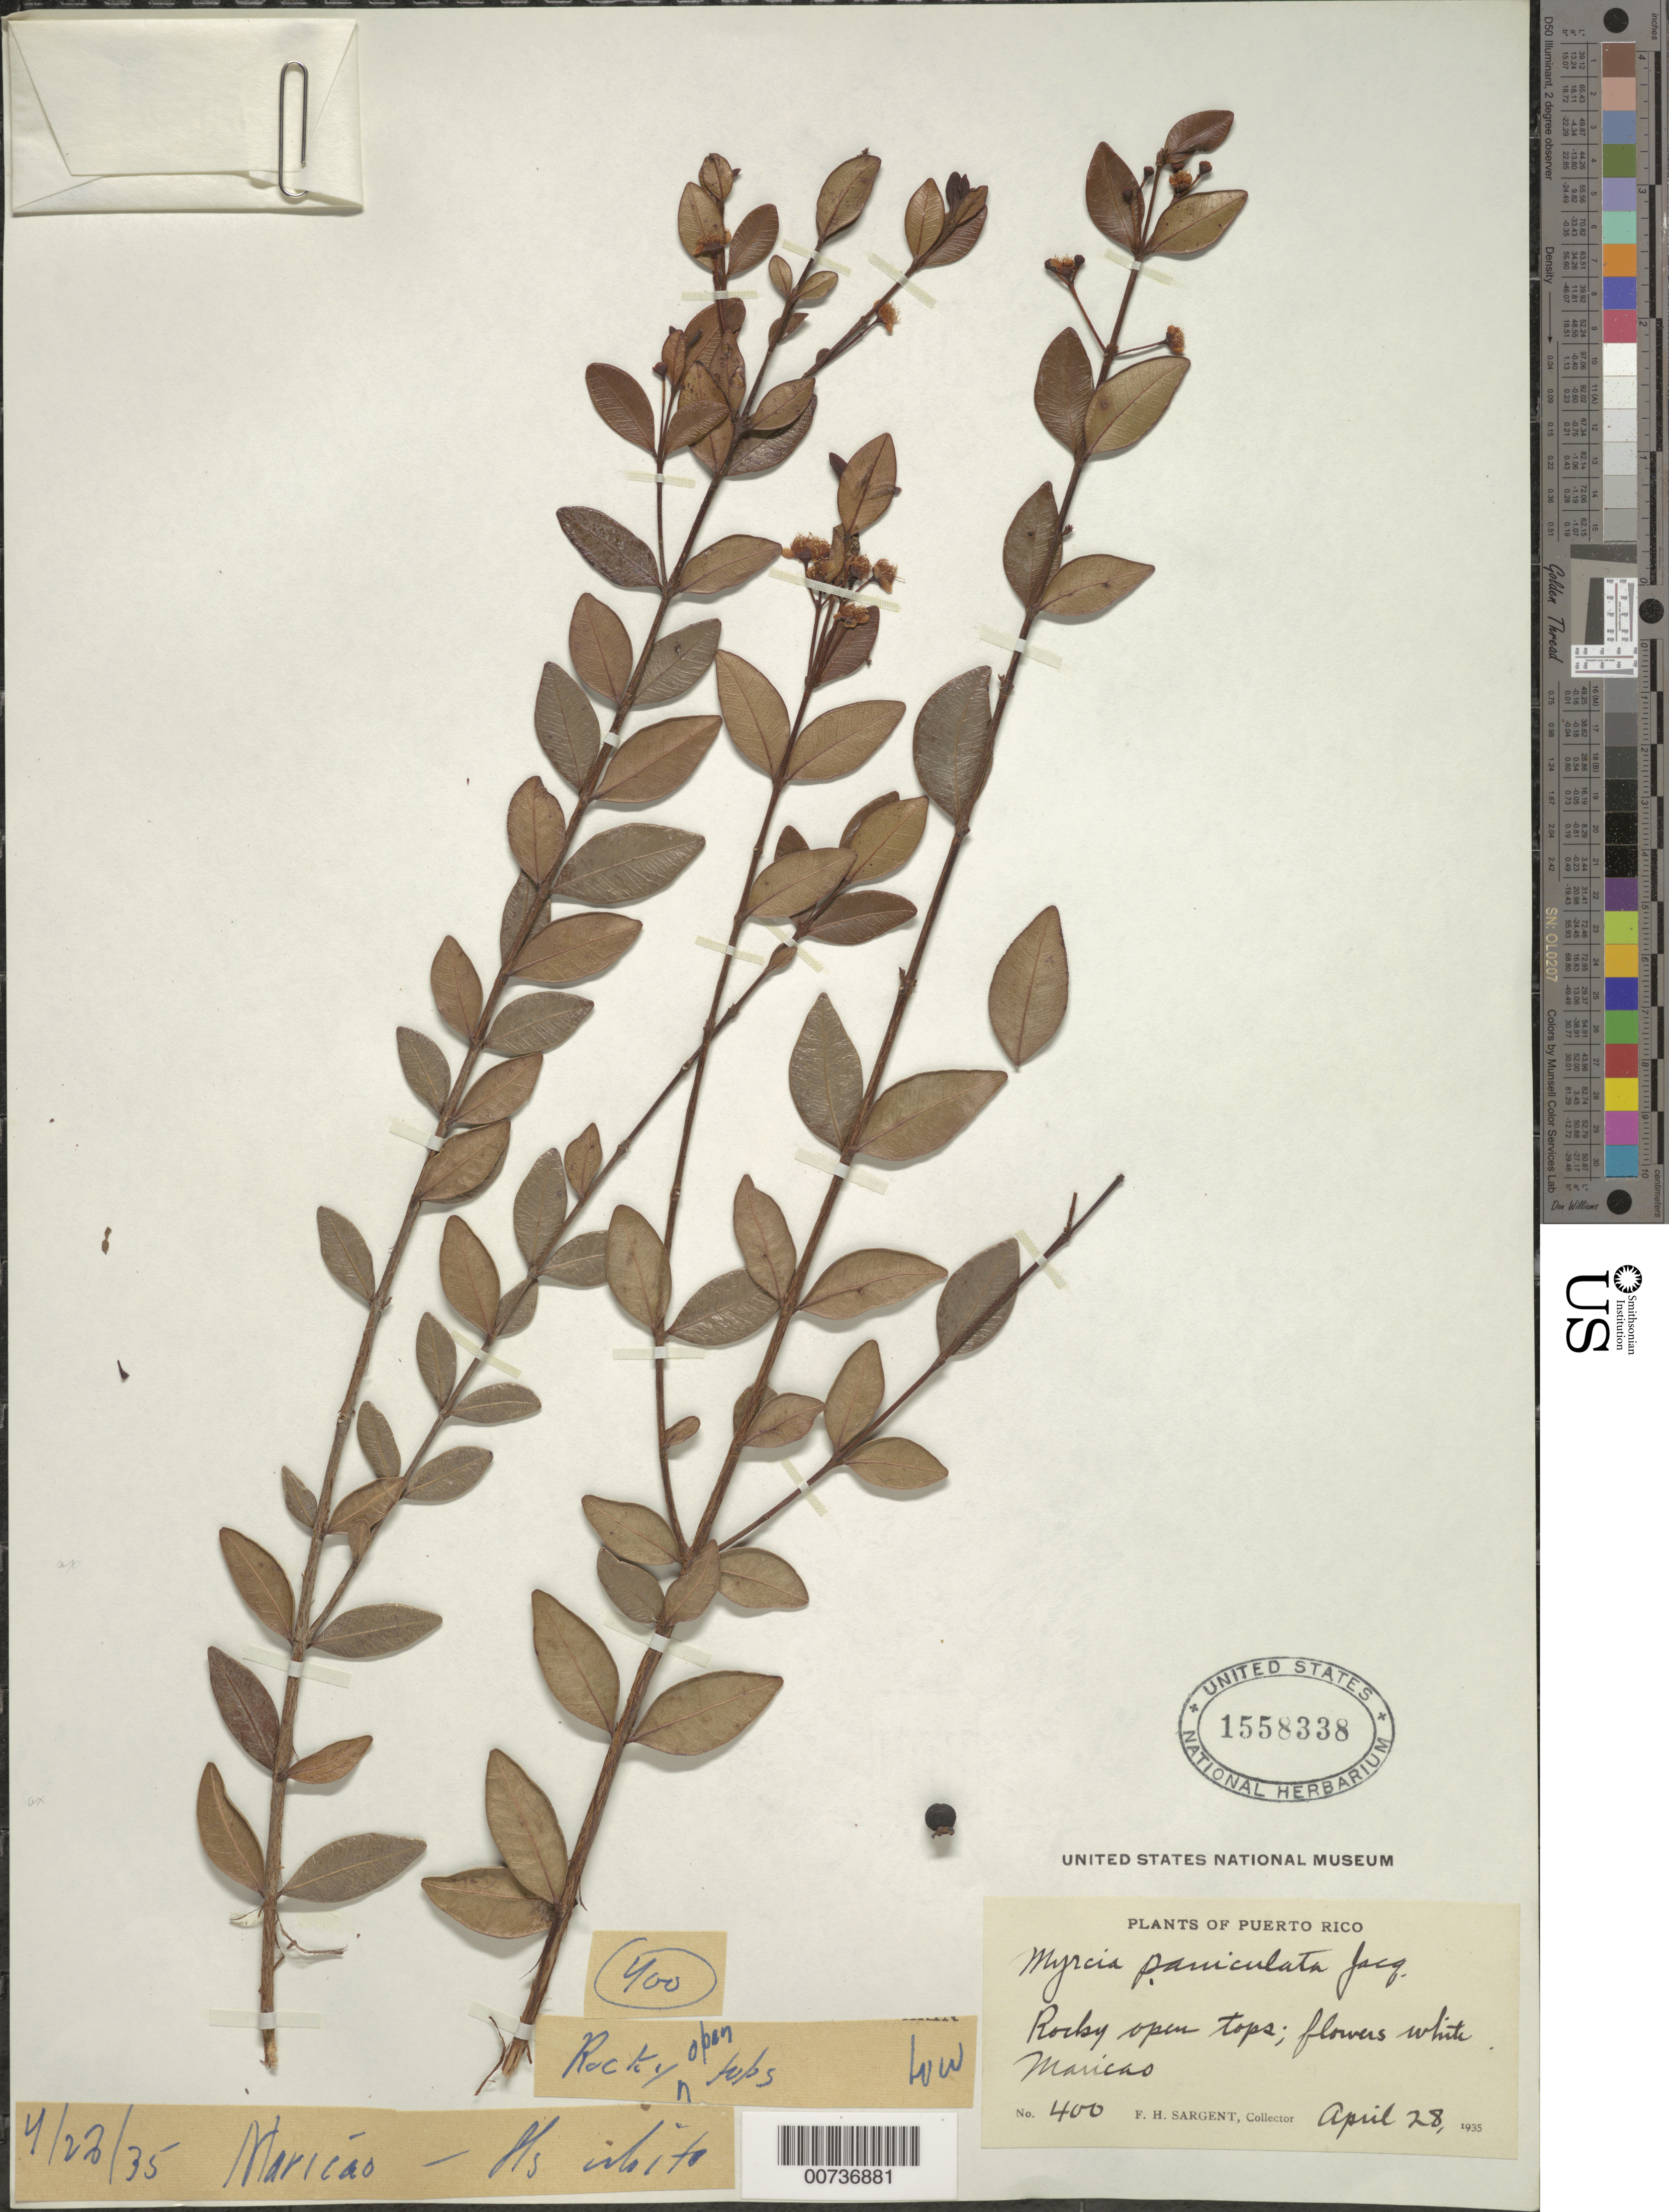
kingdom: Plantae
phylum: Tracheophyta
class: Magnoliopsida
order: Myrtales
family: Myrtaceae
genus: Myrcia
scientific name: Myrcia citrifolia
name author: (Aubl.) Urb.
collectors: F. H. Sargent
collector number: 400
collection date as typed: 28 Apr 1935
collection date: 1935-04-28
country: Puerto Rico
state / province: Maricao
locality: Maricao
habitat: Rocky open tops; flowers white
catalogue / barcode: US 1558338